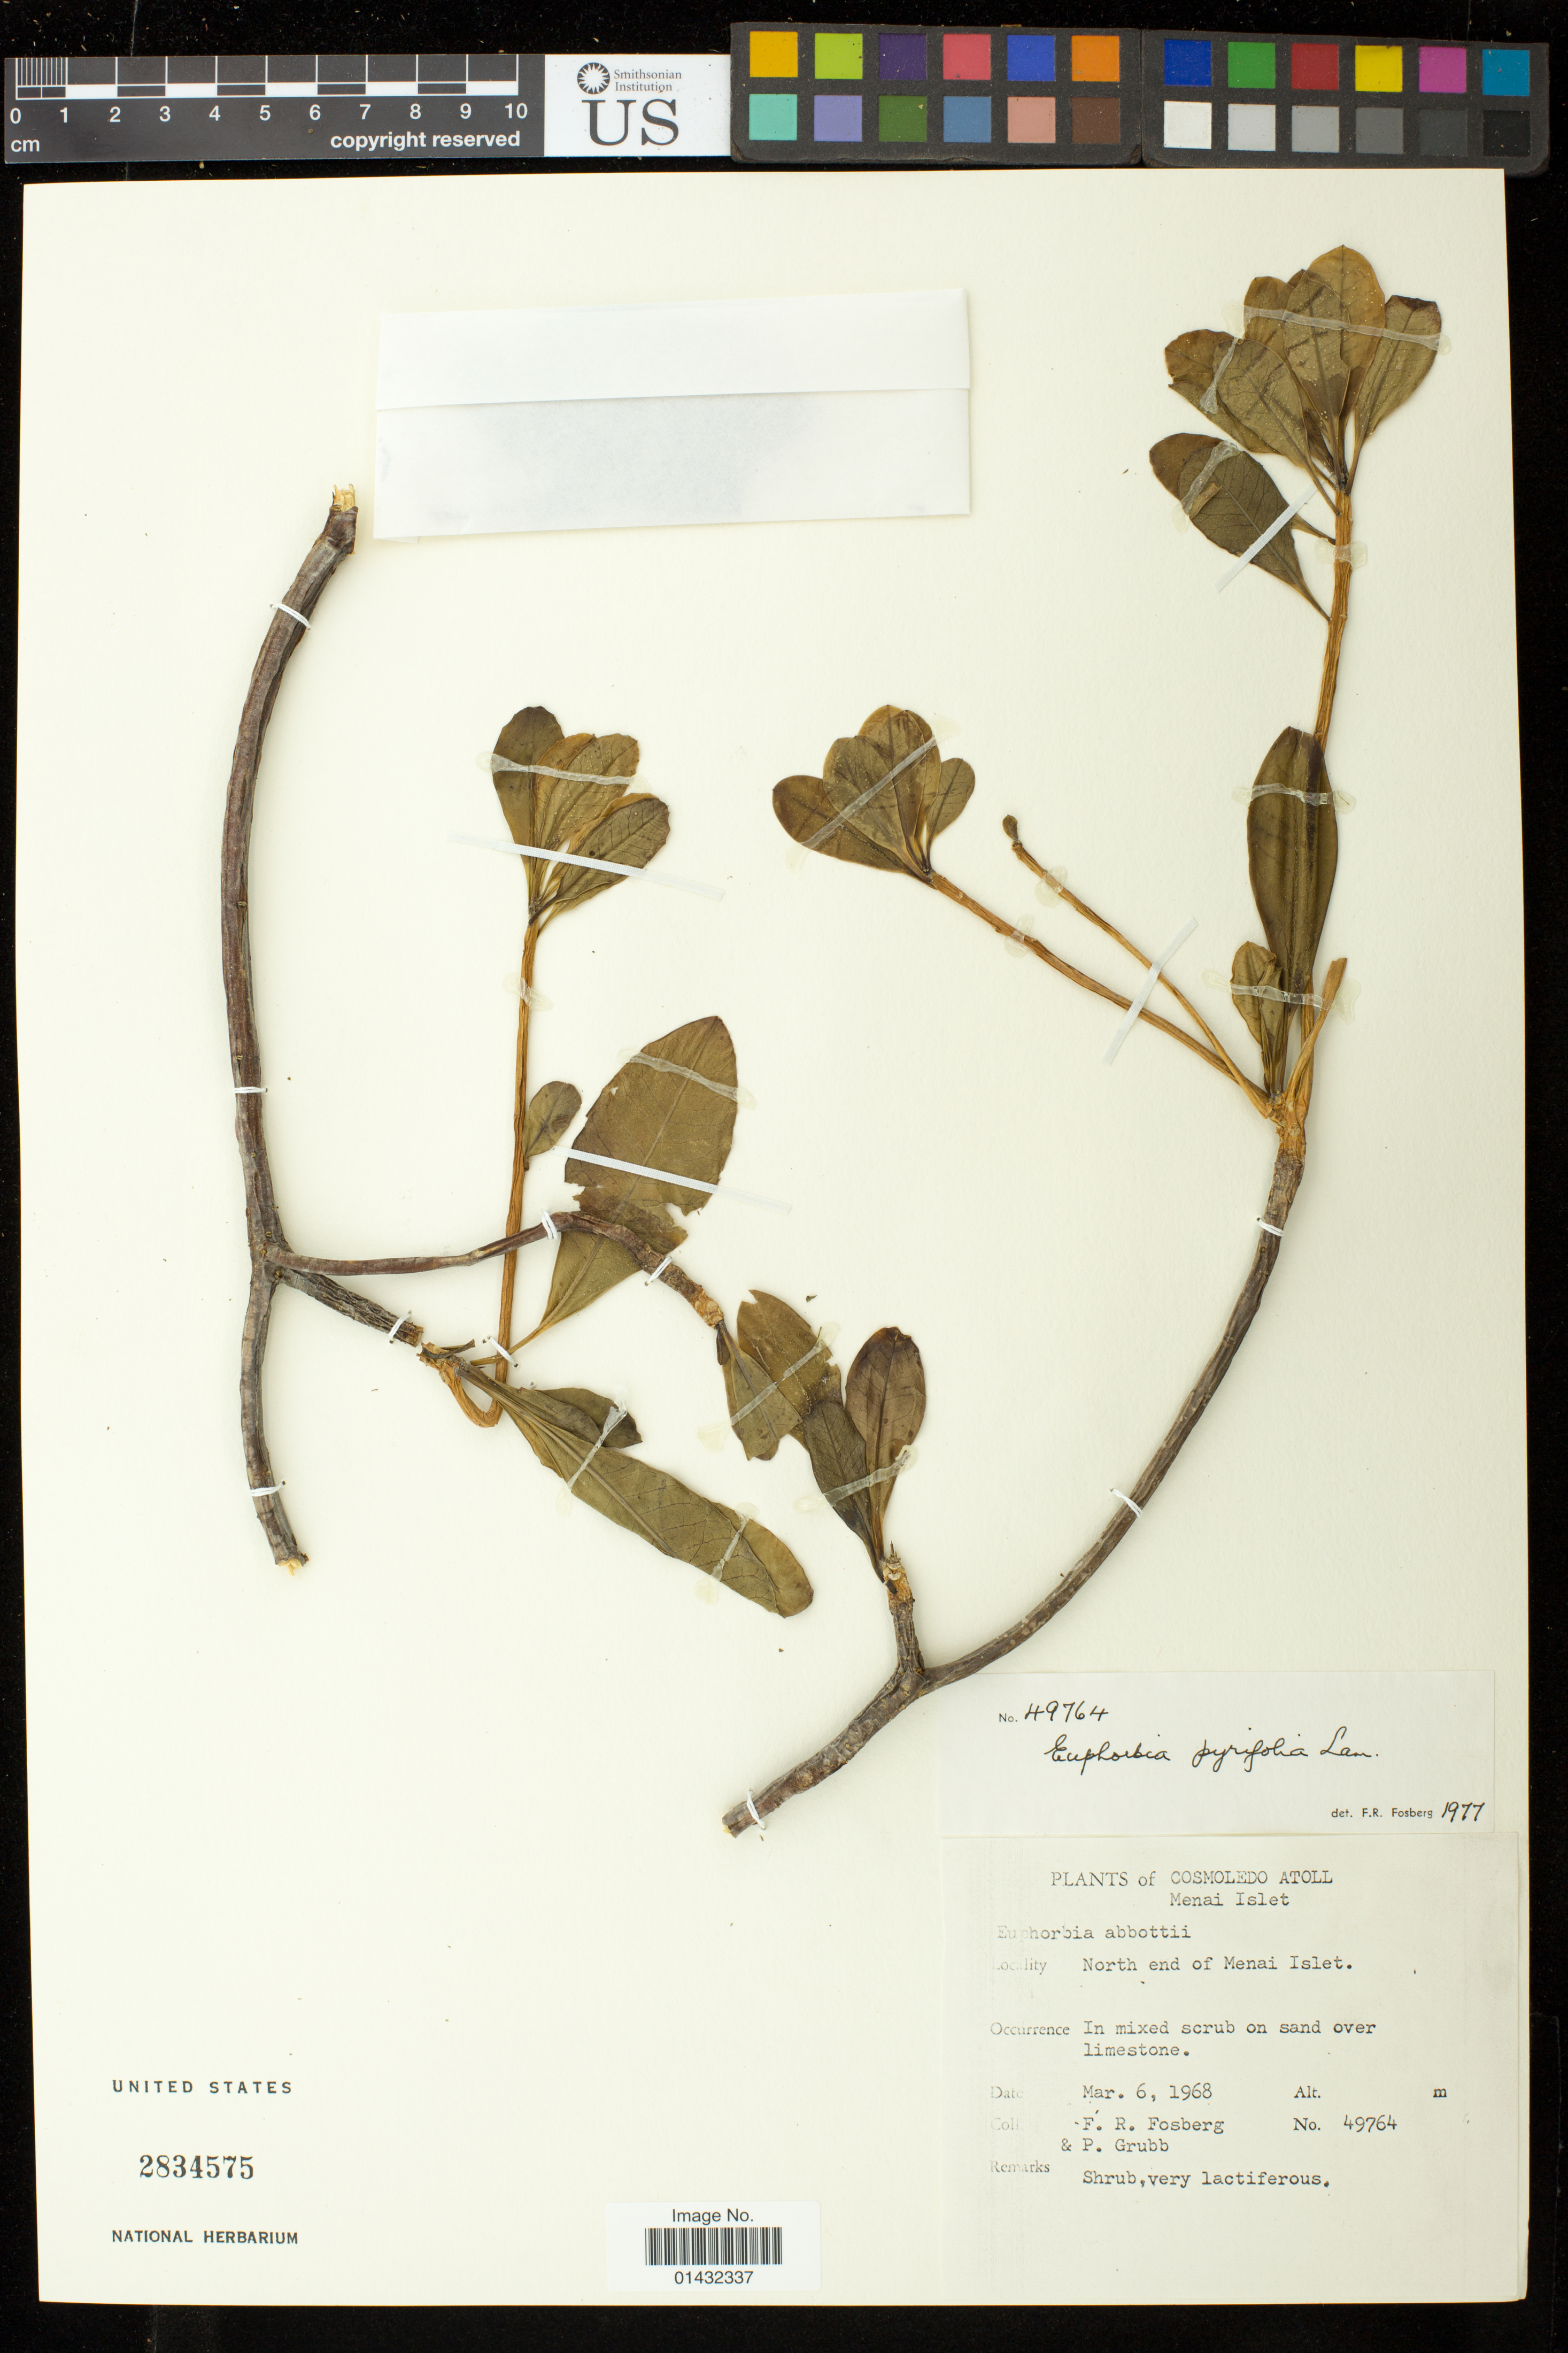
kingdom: Plantae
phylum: Tracheophyta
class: Magnoliopsida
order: Malpighiales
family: Euphorbiaceae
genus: Euphorbia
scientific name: Euphorbia pyrifolia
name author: Lam.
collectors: F. R. Fosberg & P. J. Grubb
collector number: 49764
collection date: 1968-03-06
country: Seychelles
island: Cosmoledo Atoll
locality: Cosmoledo Atoll; North end of Menai Islet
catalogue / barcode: US 2834575